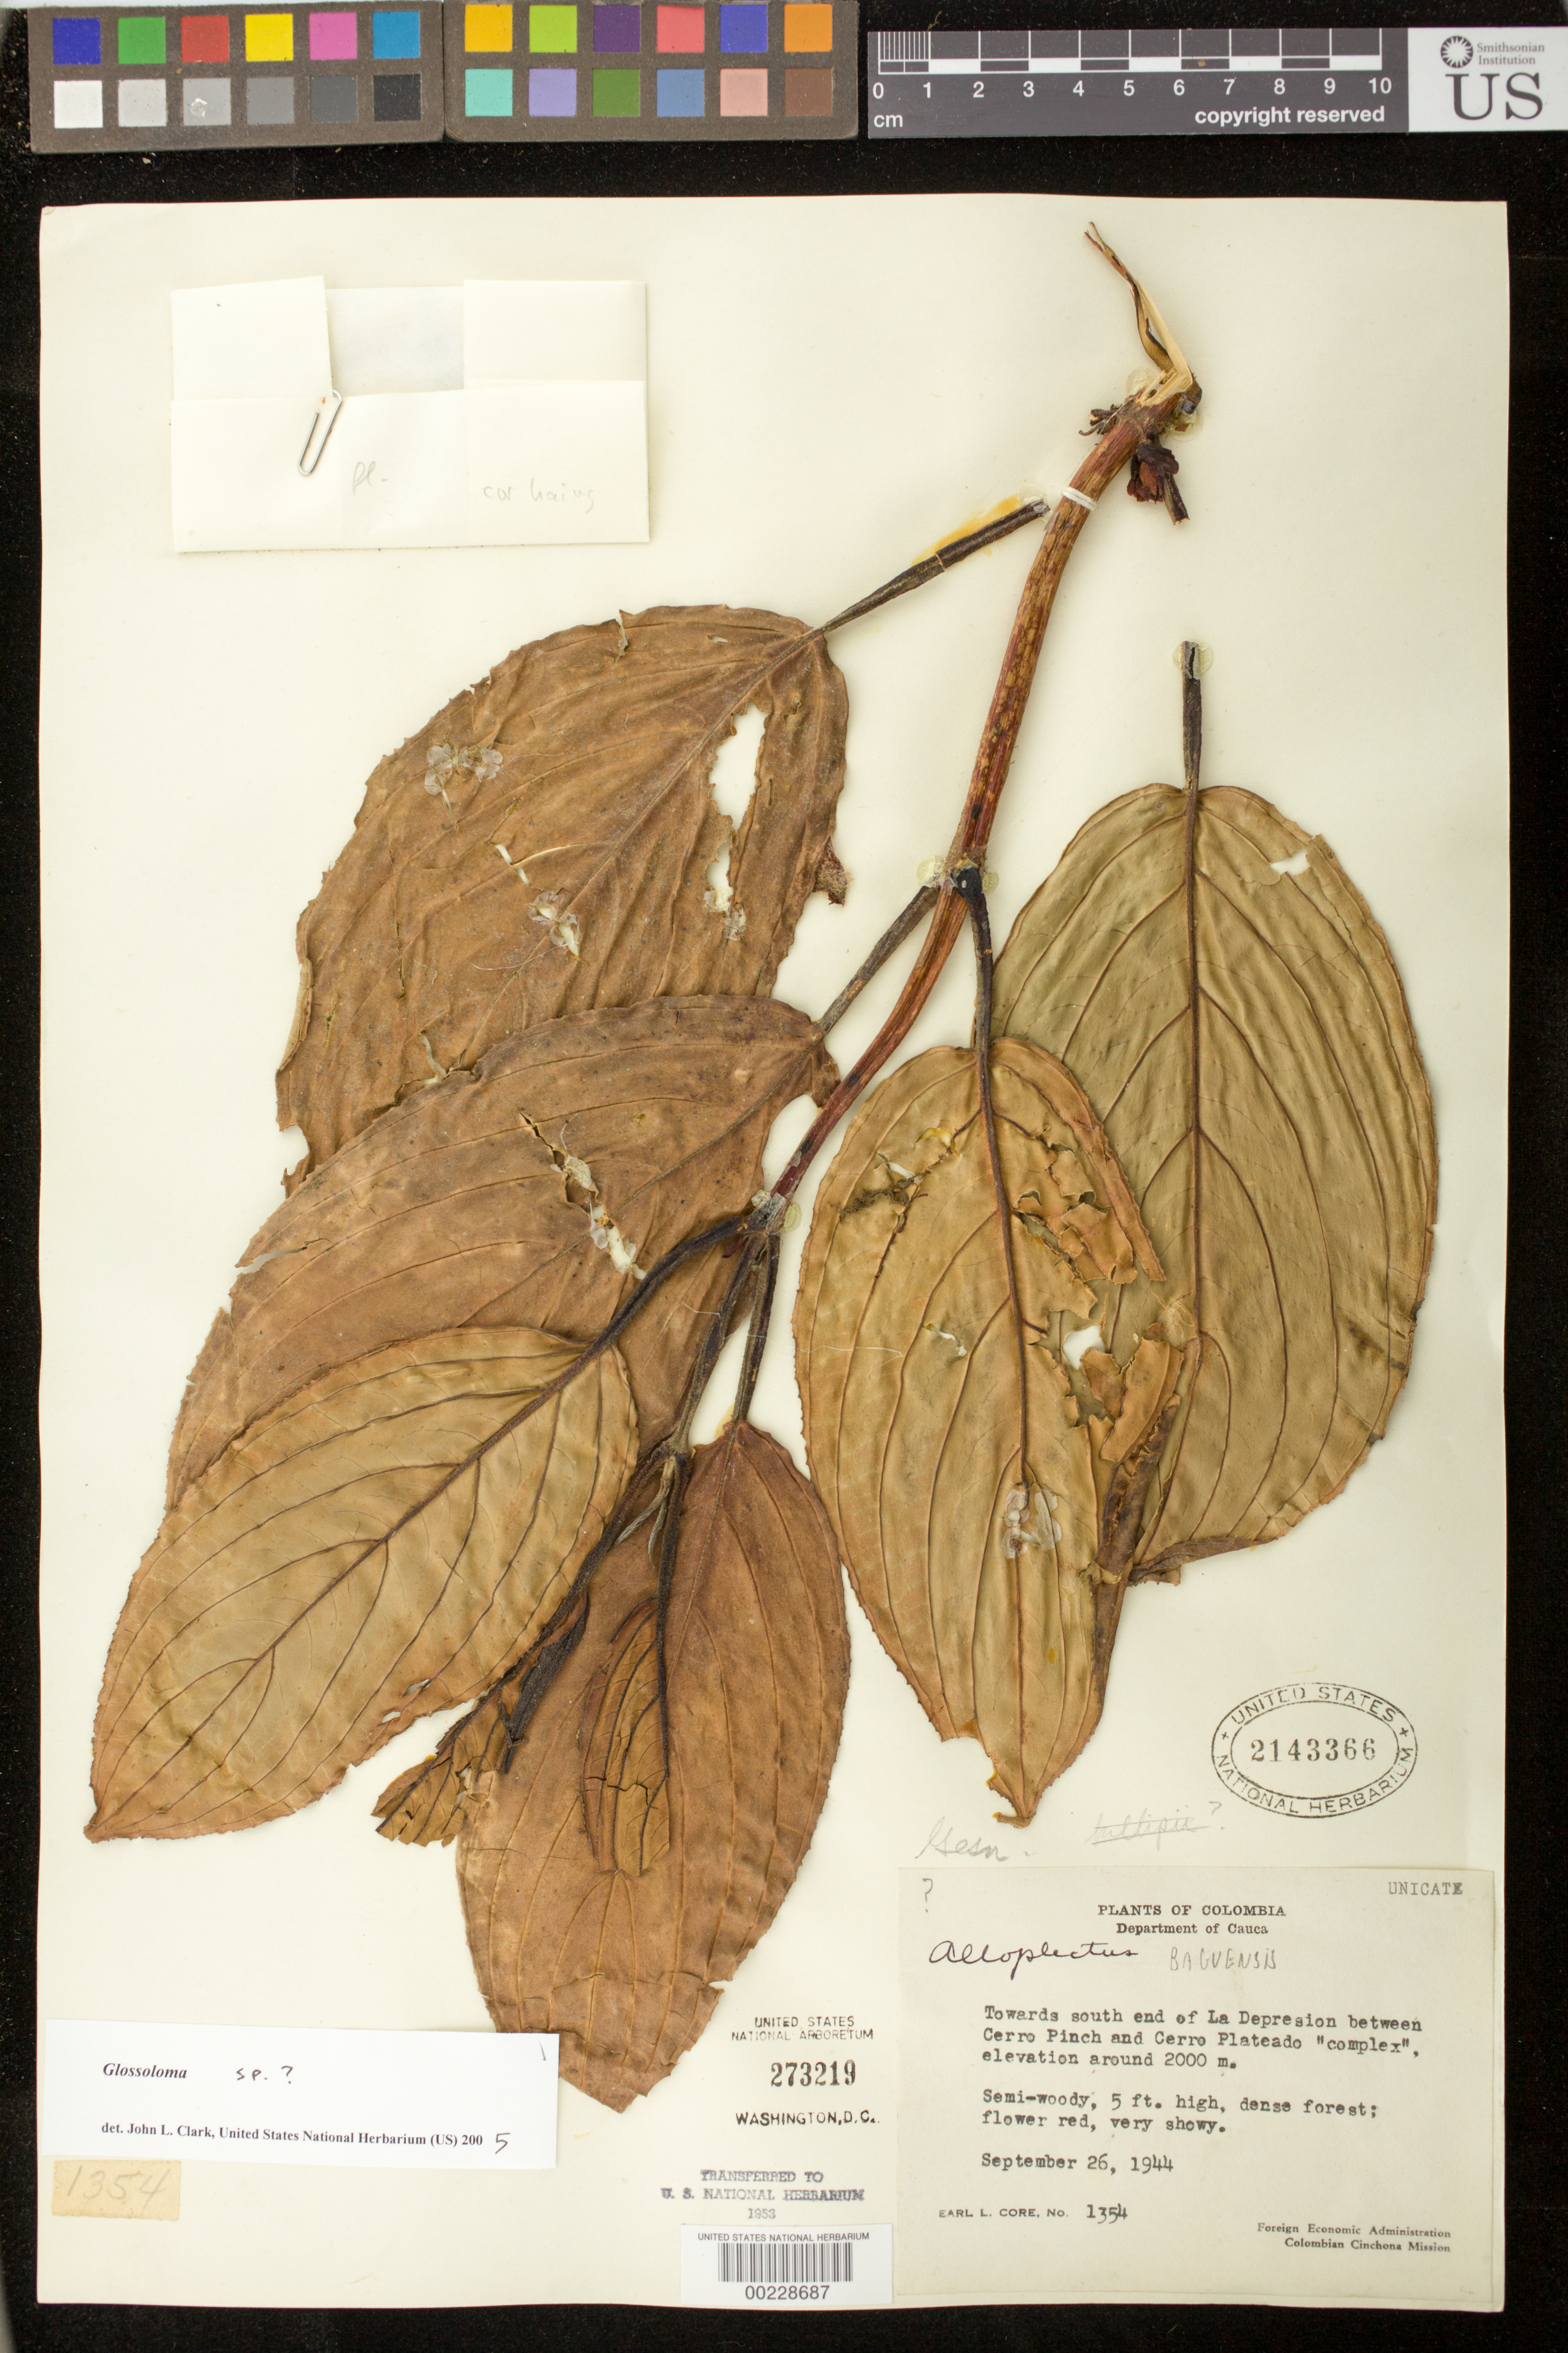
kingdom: Plantae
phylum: Tracheophyta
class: Magnoliopsida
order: Lamiales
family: Gesneriaceae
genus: Glossoloma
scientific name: Glossoloma sp.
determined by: Clark, J. L., (SEL), The Marie Selby Botanical Garden (UNITED STATES)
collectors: E. L. Core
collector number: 1354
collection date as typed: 26 Sep 1944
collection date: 1944-09-26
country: Colombia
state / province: Cauca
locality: Towards S end of La Depresion between Cerro Pinch and Cerro Plateado "complex"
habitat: Dense forest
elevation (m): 2000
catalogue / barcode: US 2143366